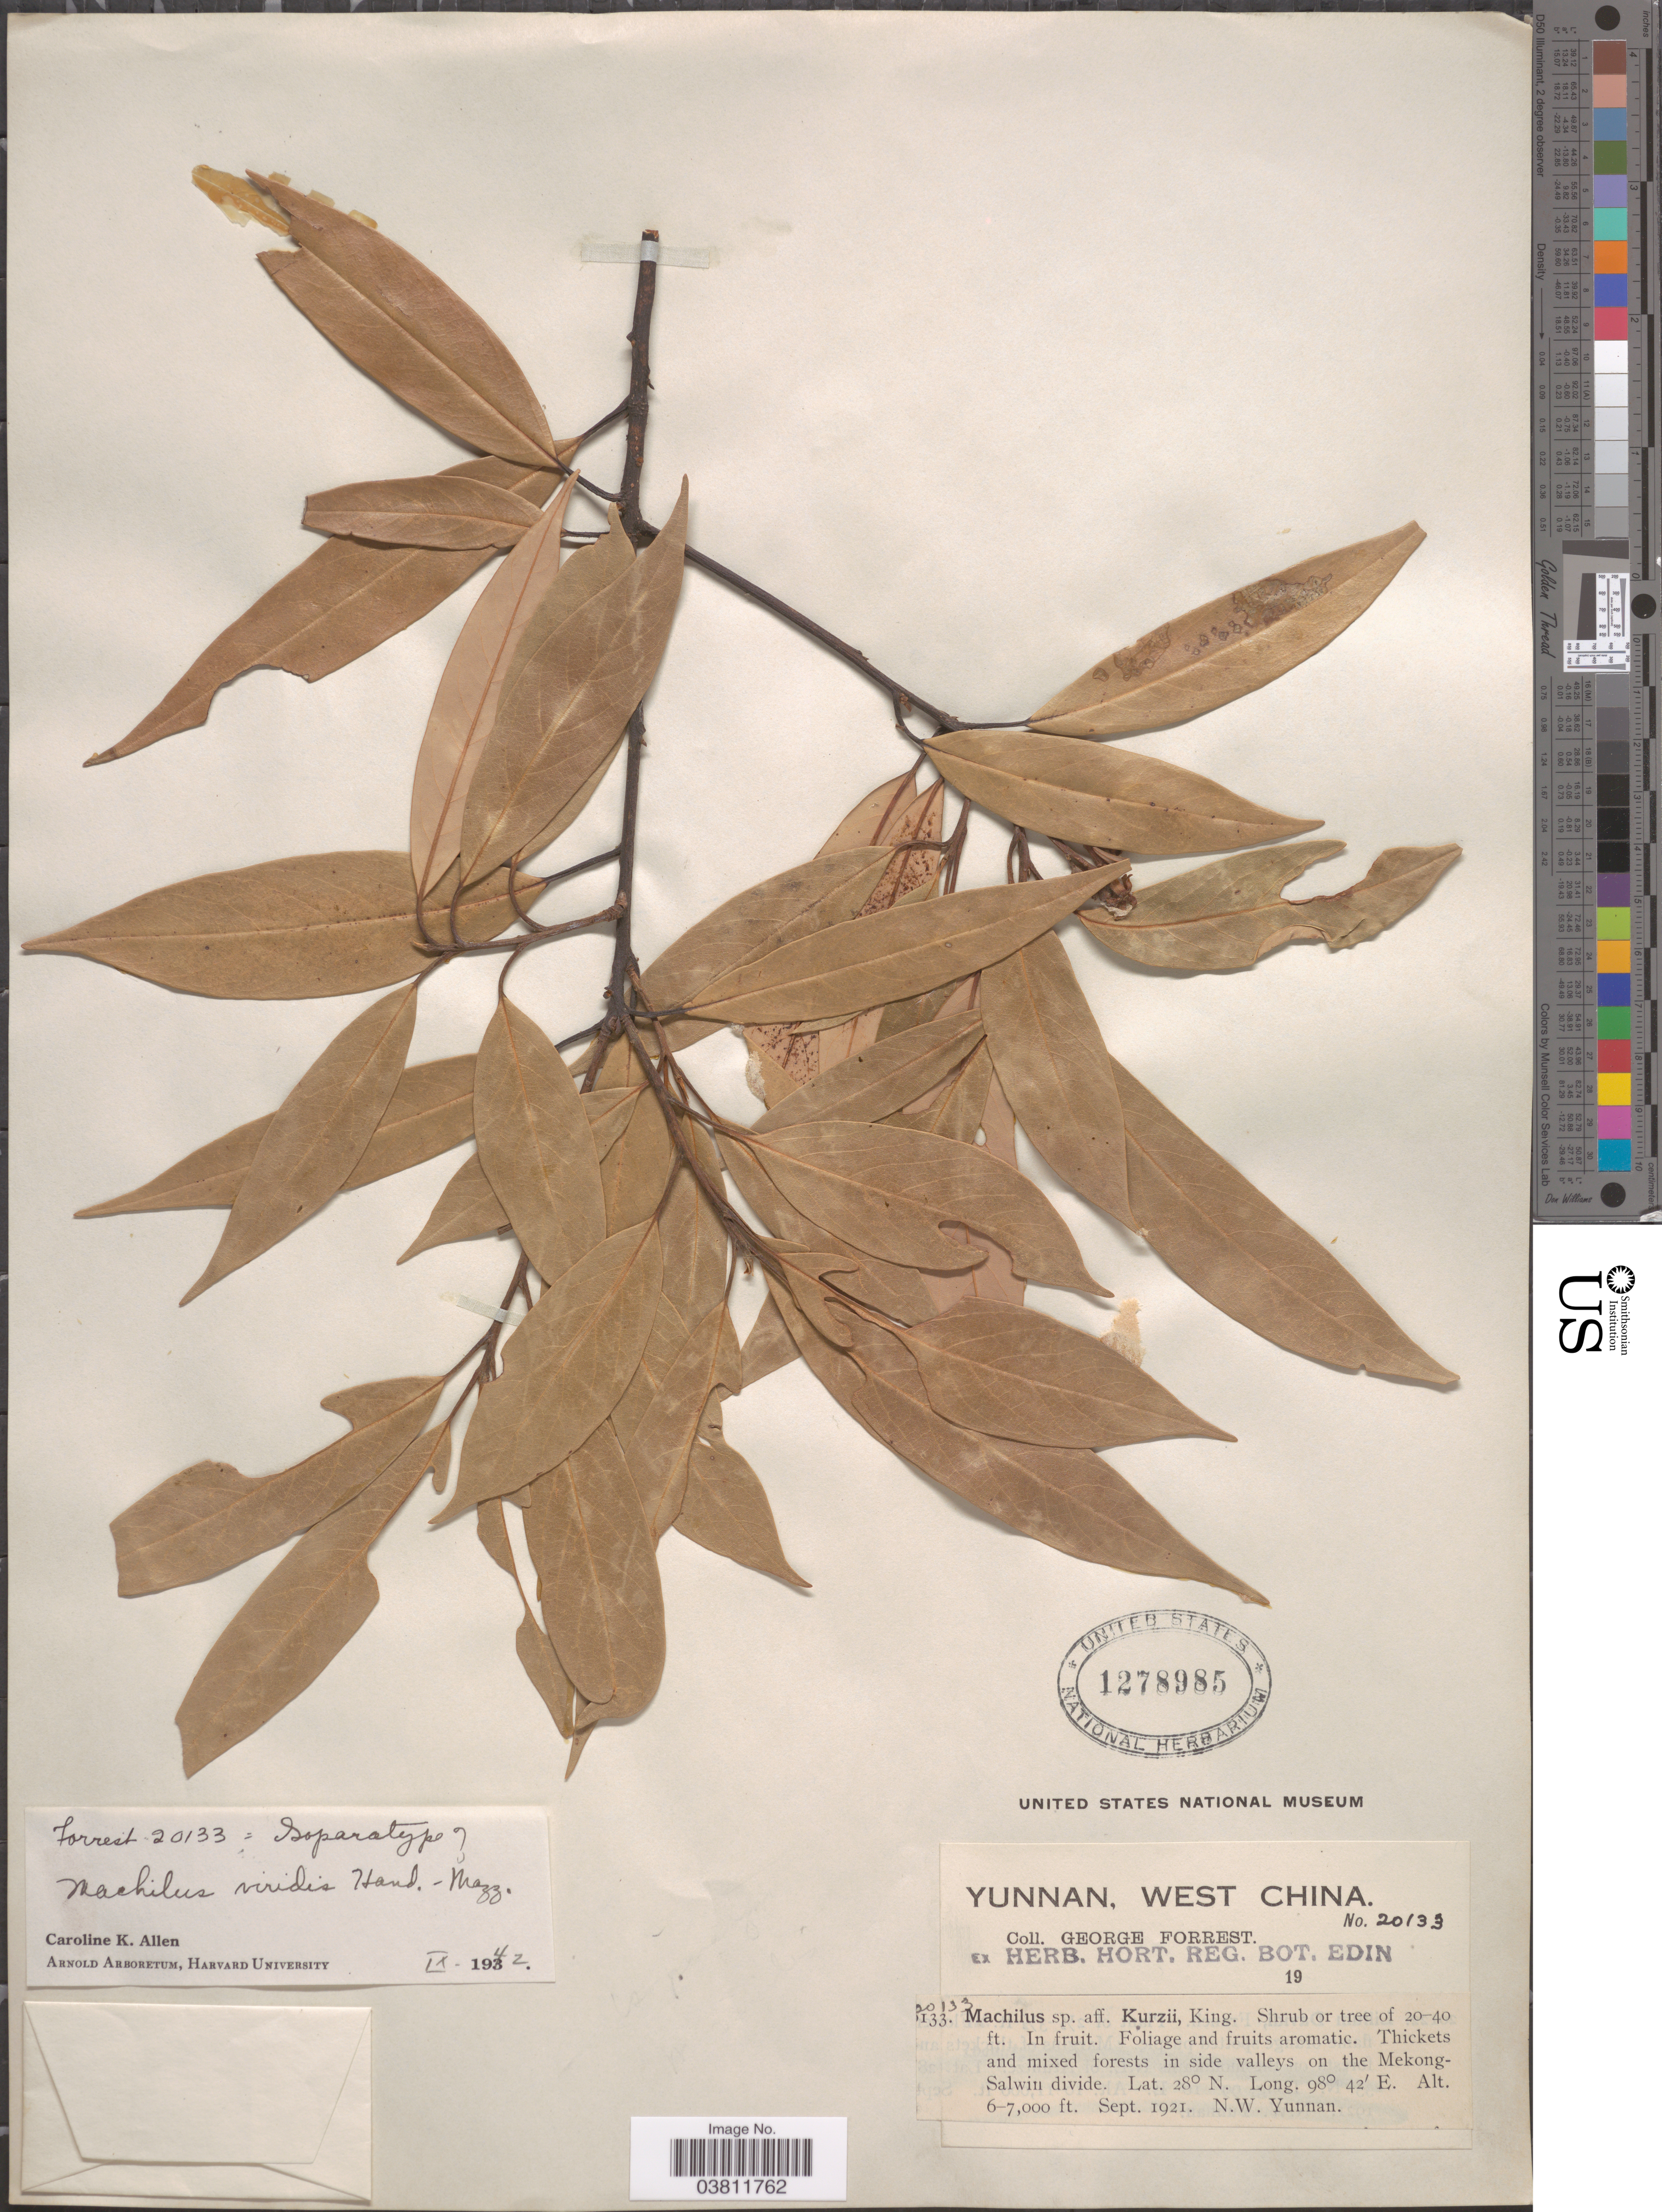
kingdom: Plantae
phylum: Tracheophyta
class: Magnoliopsida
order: Laurales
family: Lauraceae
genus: Machilus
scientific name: Machilus viridis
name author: Hand.-Mazz.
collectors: G. Forrest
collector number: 20133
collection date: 1921-09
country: China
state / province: Yunnan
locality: West China. Thickets and mixed forests in side valleys on the Mekong-Salwin divide. N.W. Yunnan.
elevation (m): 1829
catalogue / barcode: US 1278985